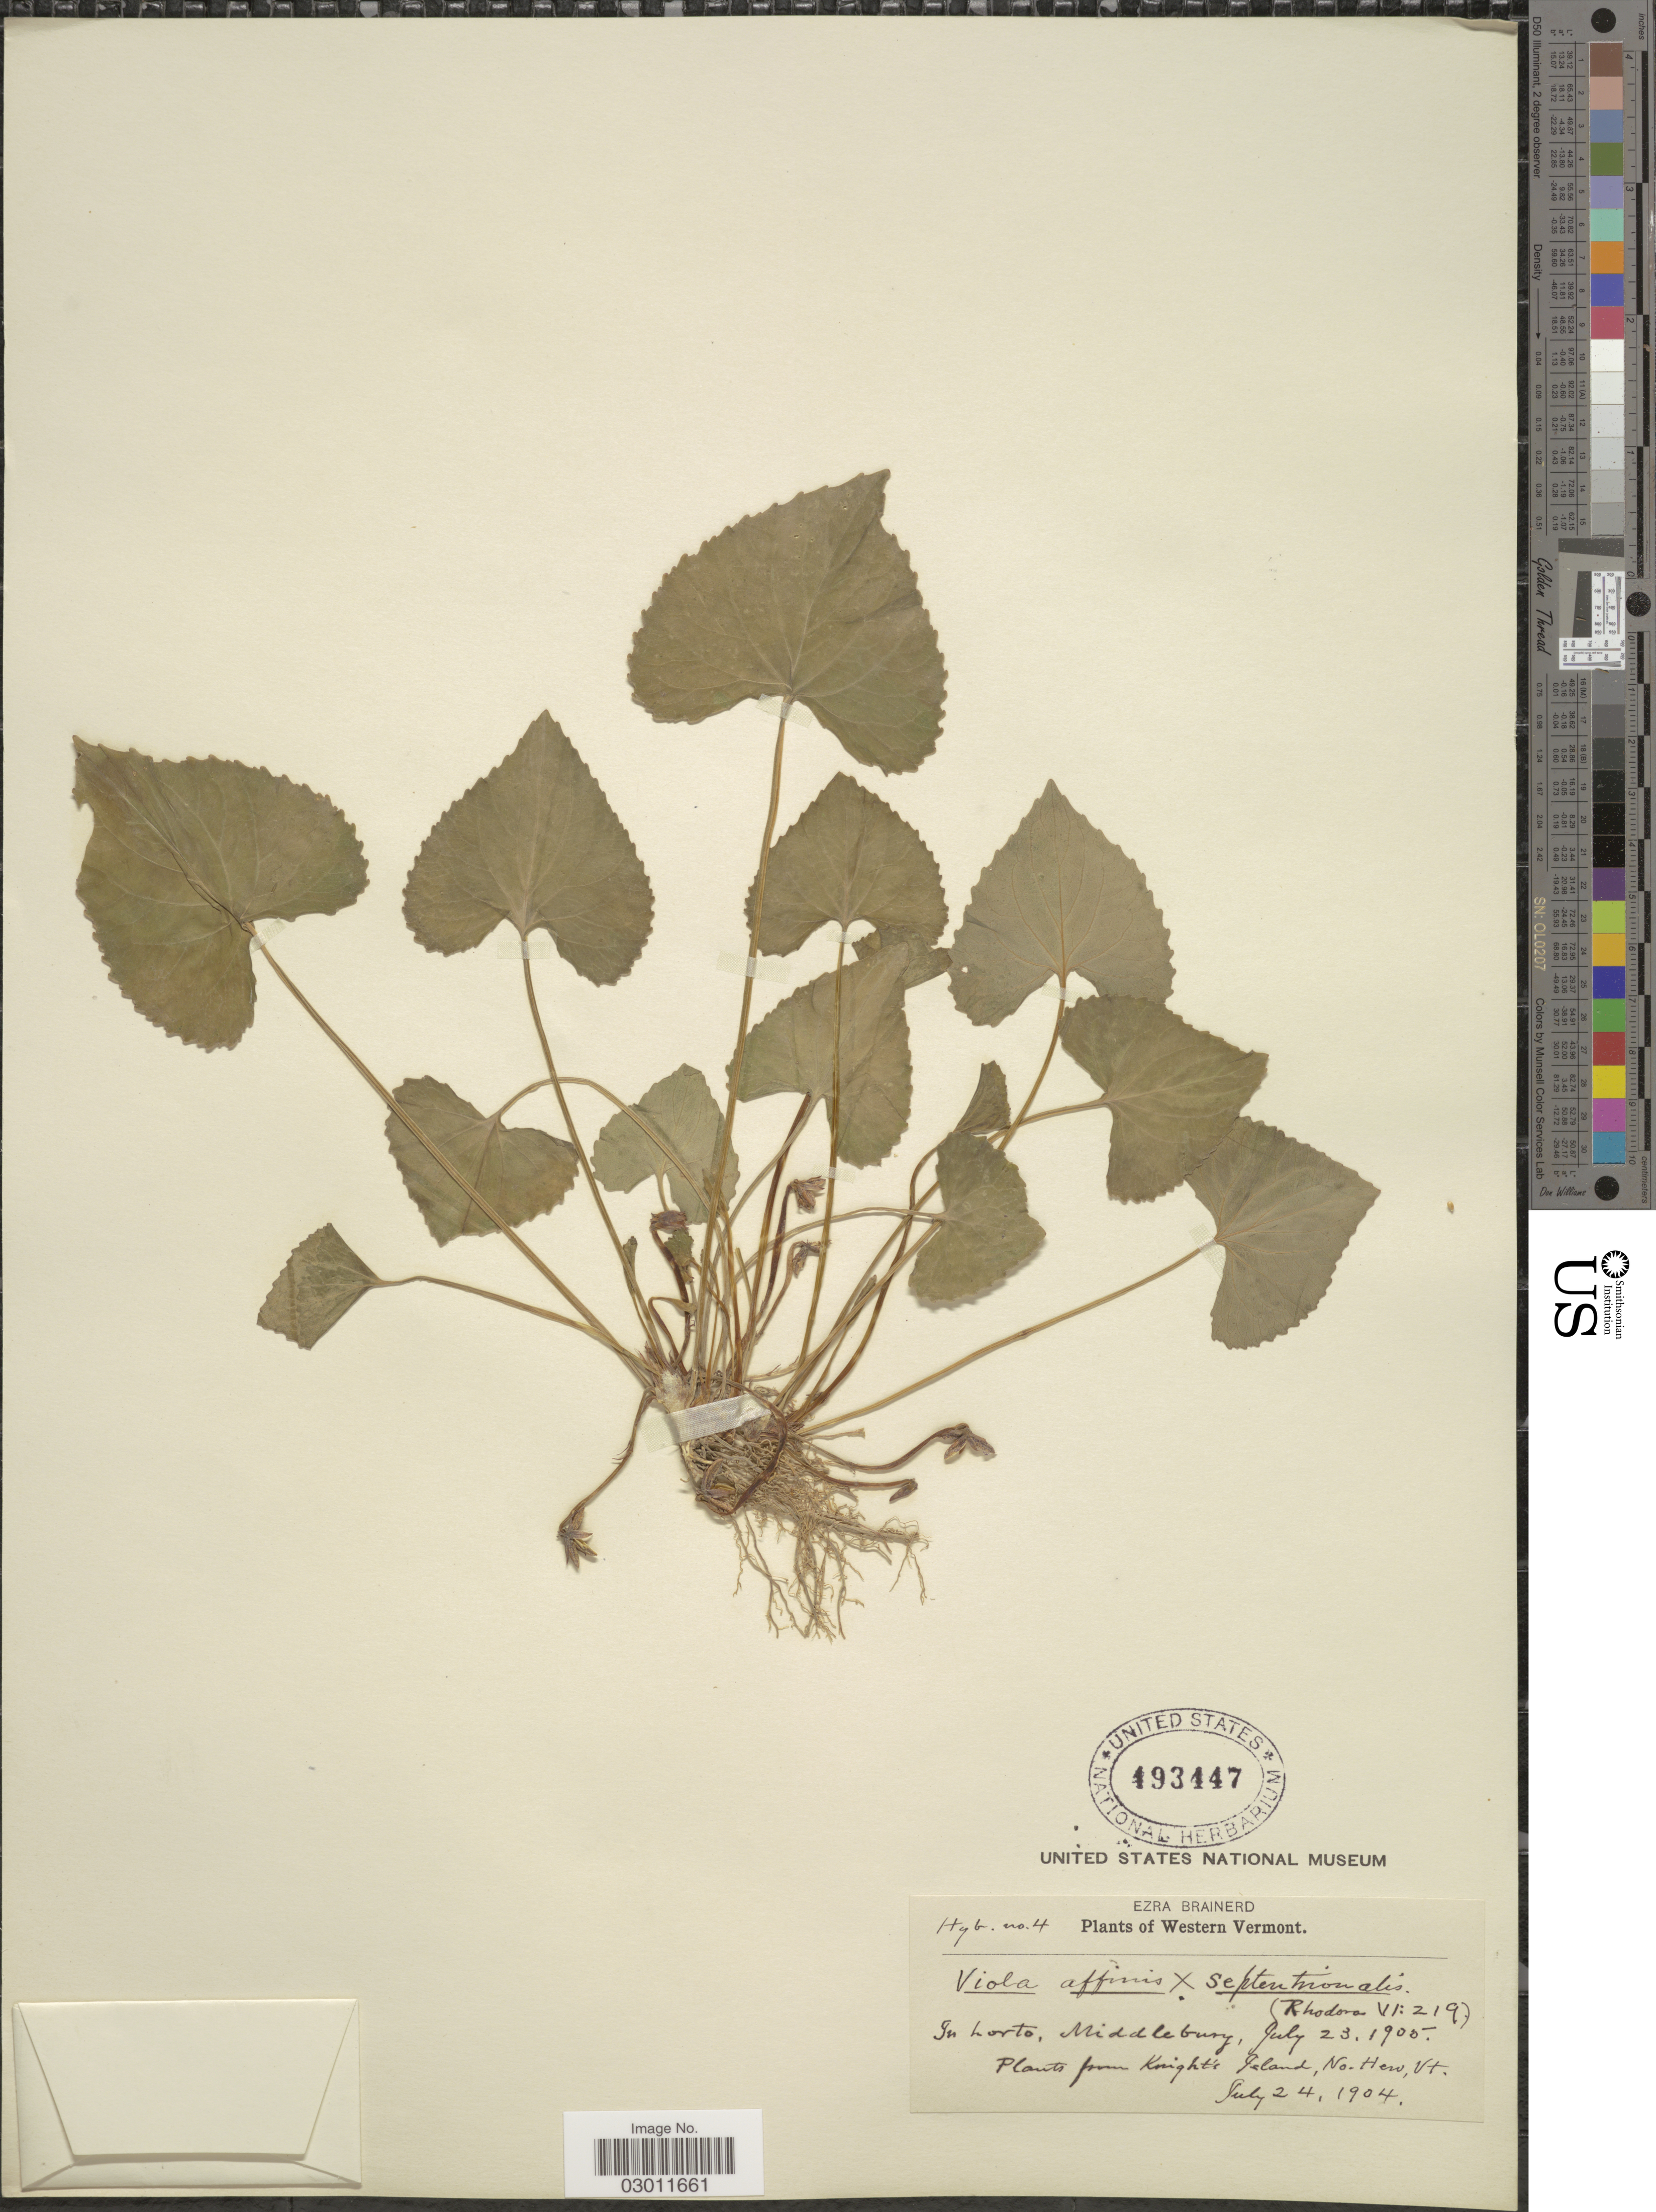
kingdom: Plantae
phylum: Tracheophyta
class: Magnoliopsida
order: Malpighiales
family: Violaceae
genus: Viola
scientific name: Viola affinis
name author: LeConte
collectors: E. Brainerd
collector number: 4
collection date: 1905-07-23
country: United States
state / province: Vermont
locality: Western Vermont, In horto Middleburg.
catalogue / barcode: US 493447